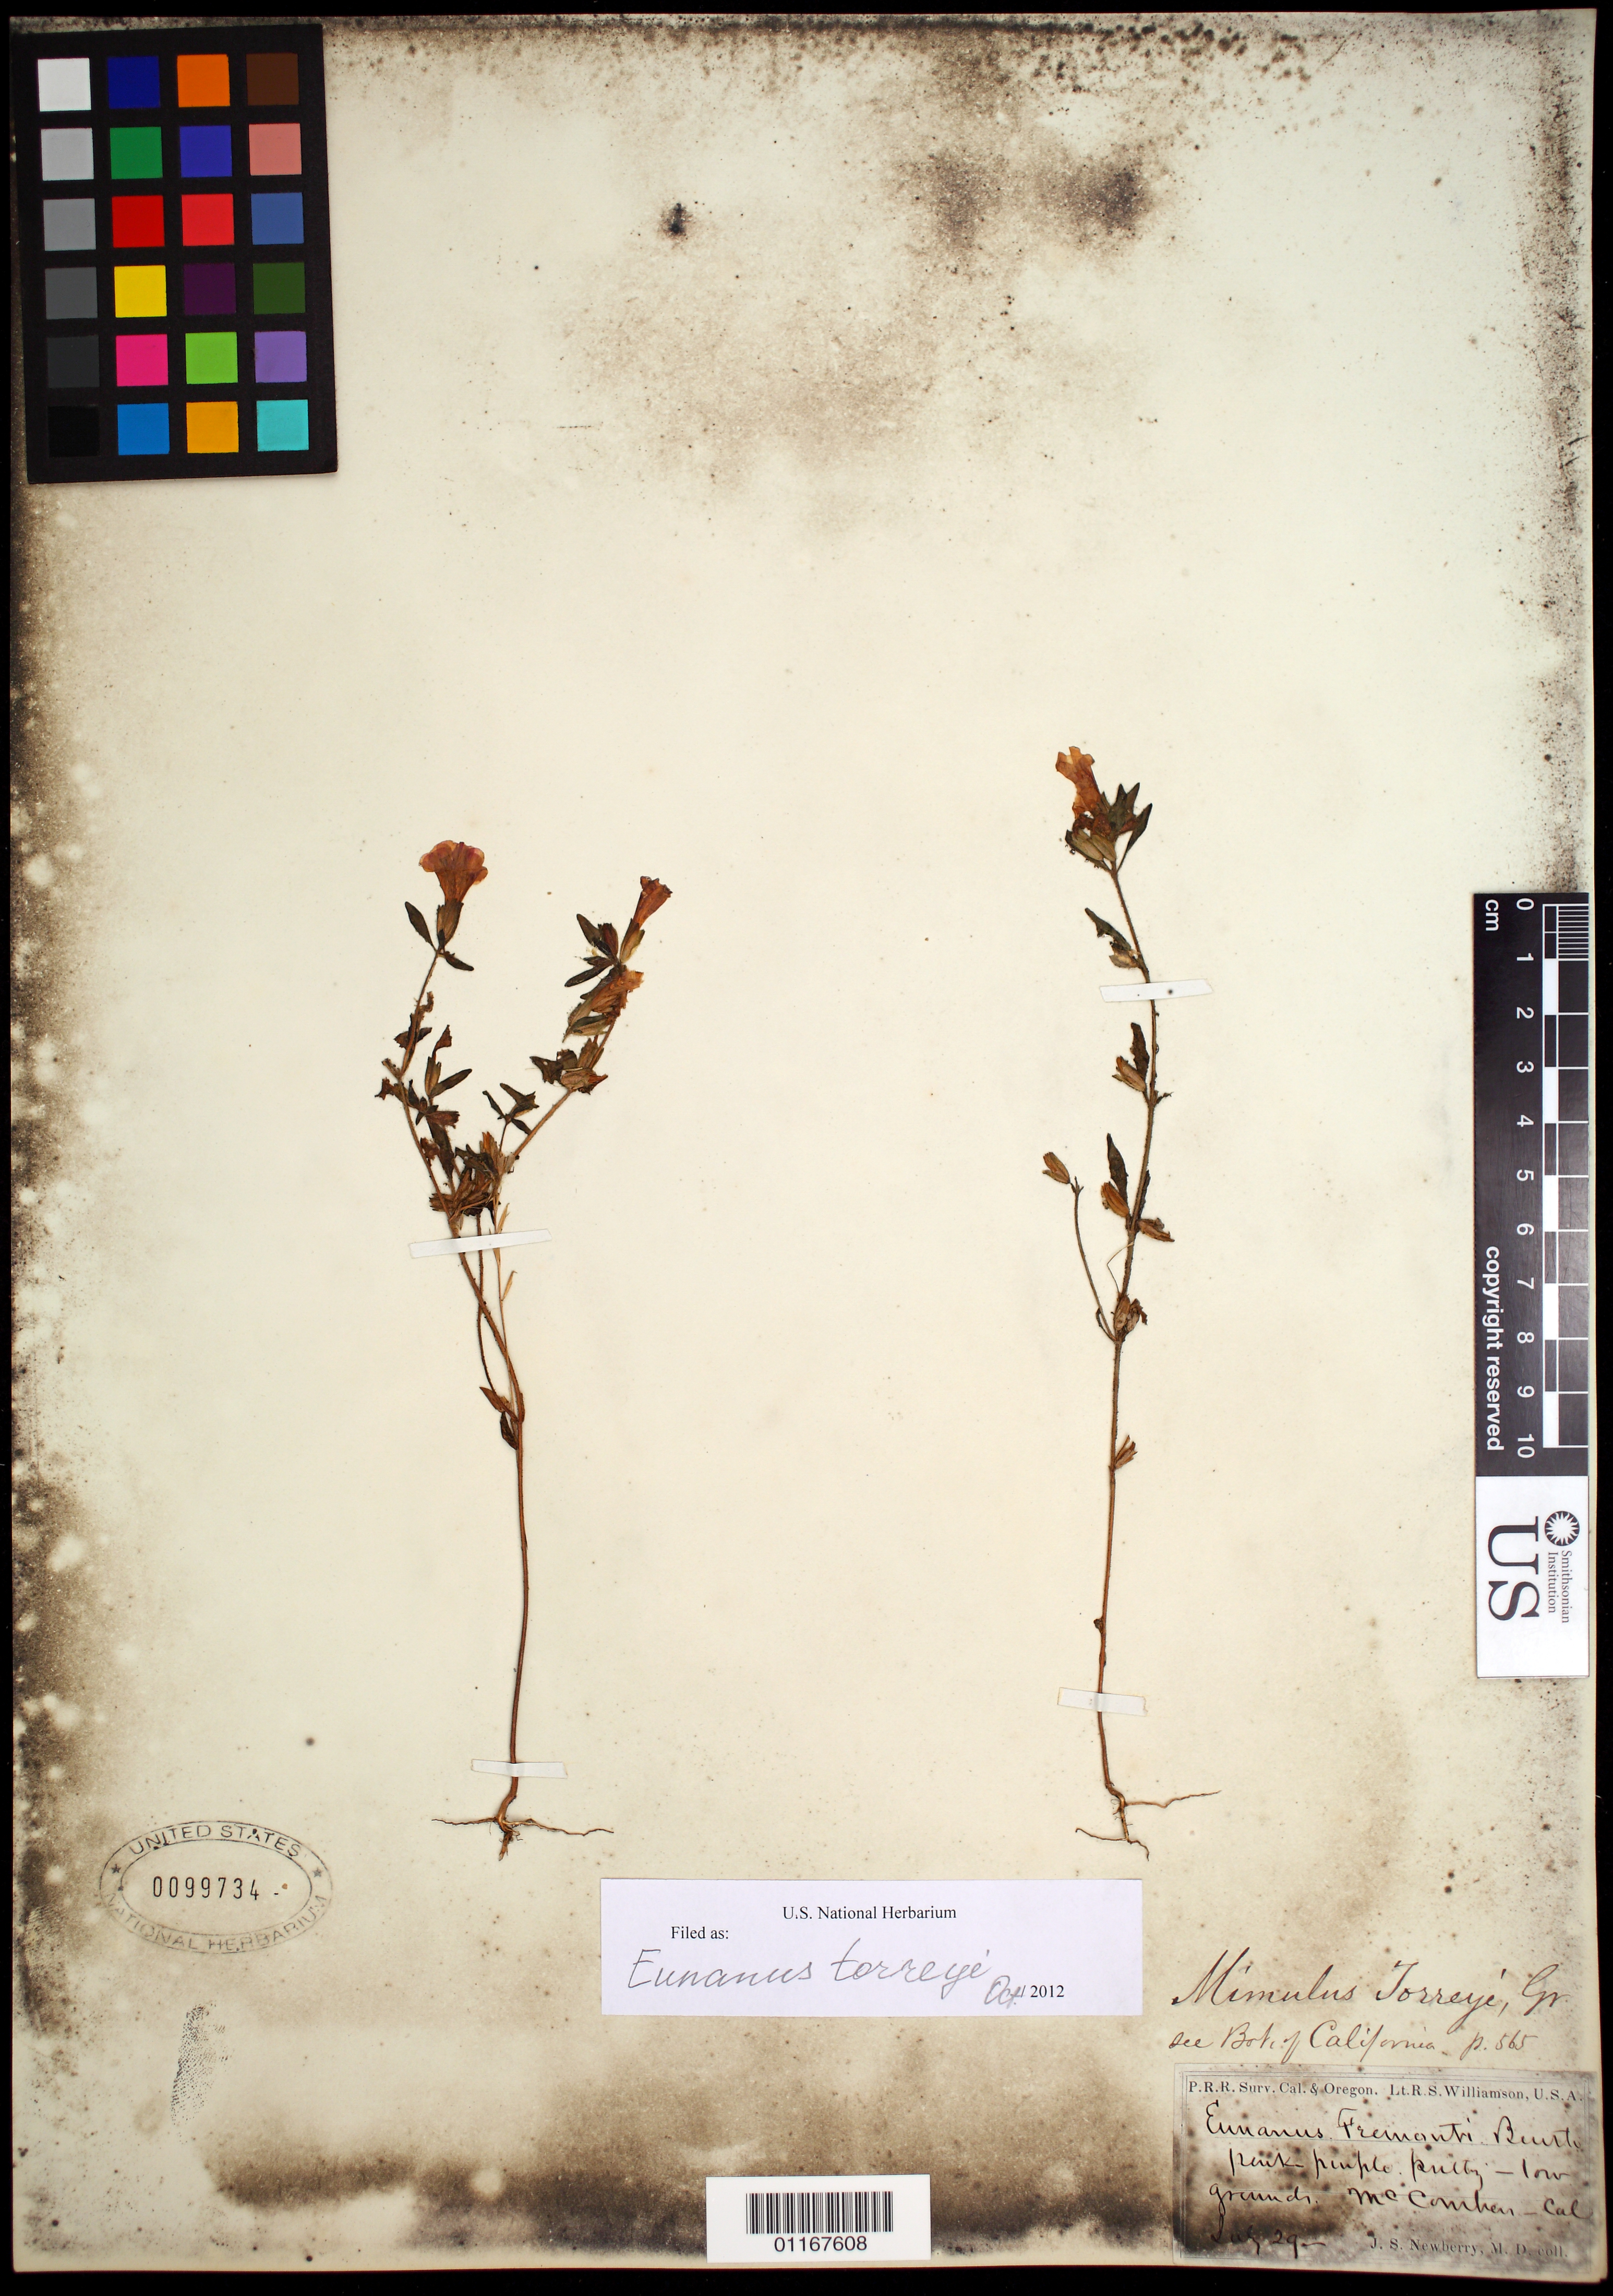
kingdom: Plantae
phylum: Tracheophyta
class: Magnoliopsida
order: Lamiales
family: Phrymaceae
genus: Eunanus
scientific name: Eunanus torreyi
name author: (A. Gray) Greene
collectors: J. S. Newberry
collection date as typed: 29 Jul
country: United States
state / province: California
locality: McComber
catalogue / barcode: US 99734